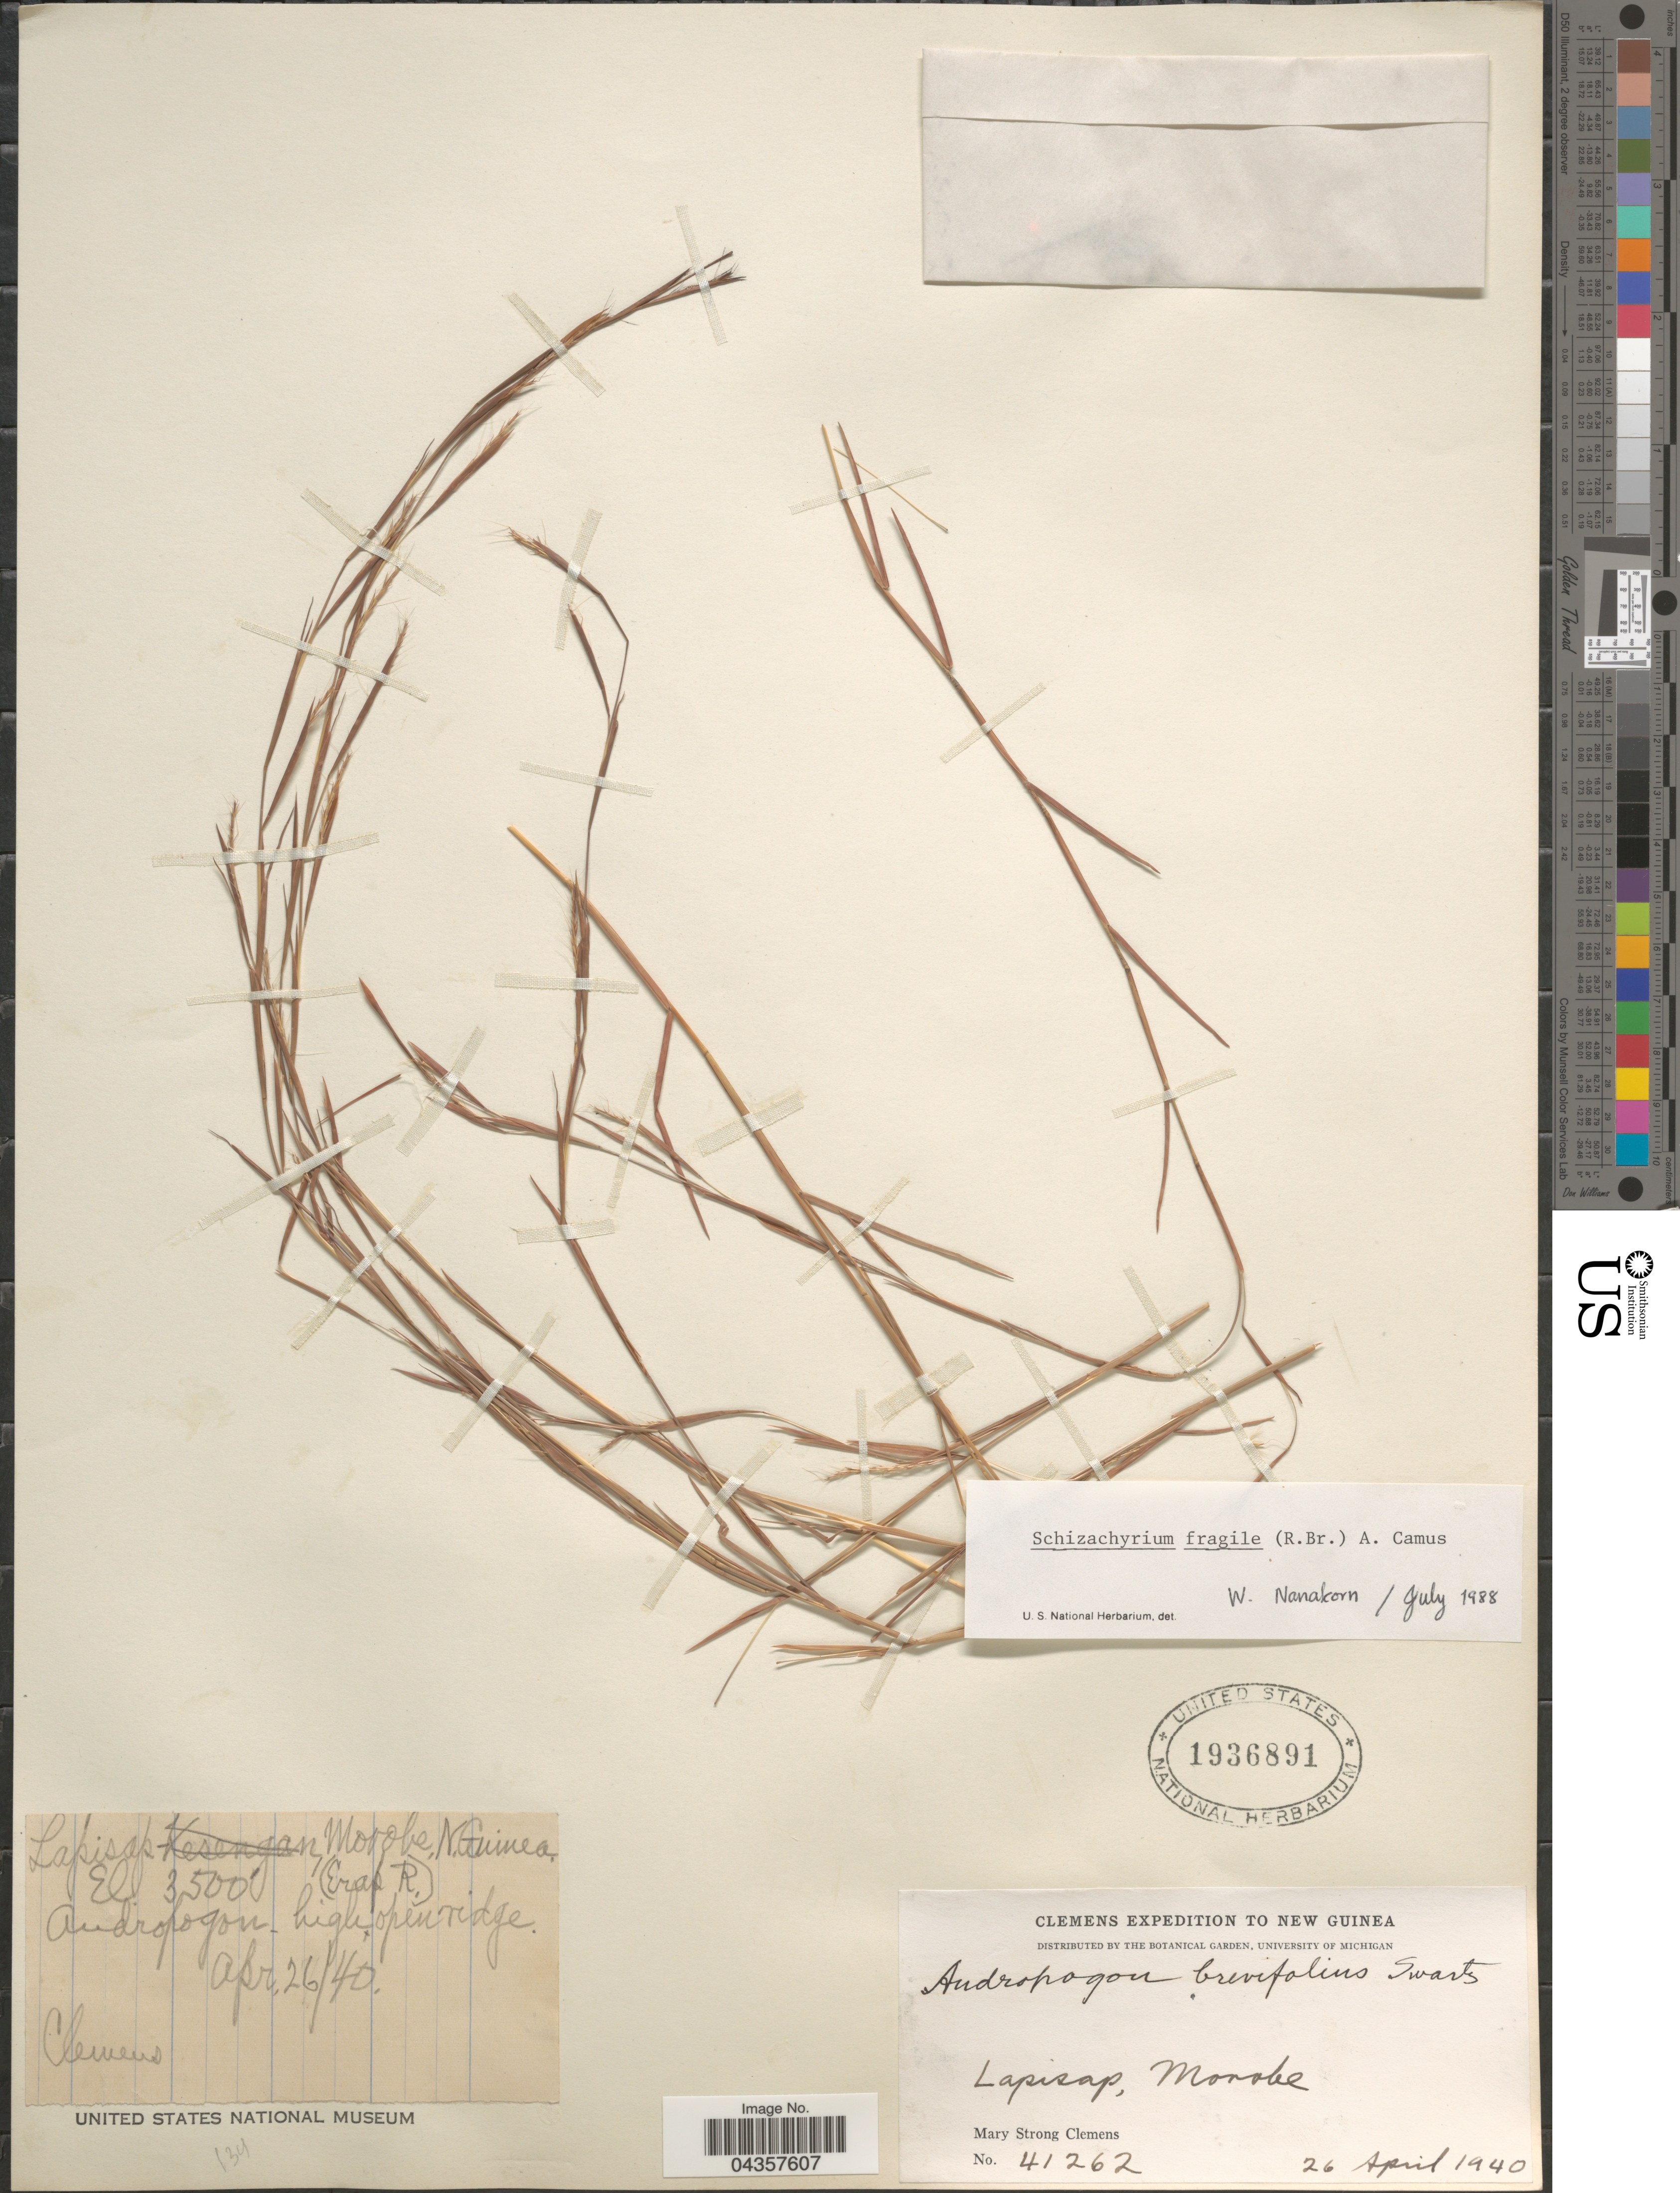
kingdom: Plantae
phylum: Tracheophyta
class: Liliopsida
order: Poales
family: Poaceae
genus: Schizachyrium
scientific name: Schizachyrium fragile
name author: (R. Br.) A. Camus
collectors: M. S. Clemens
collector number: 41262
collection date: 1940-04-26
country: Papua New Guinea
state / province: Morobe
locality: Clemens Expedition To New Guinea. Lapisap.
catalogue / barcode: US 1936891